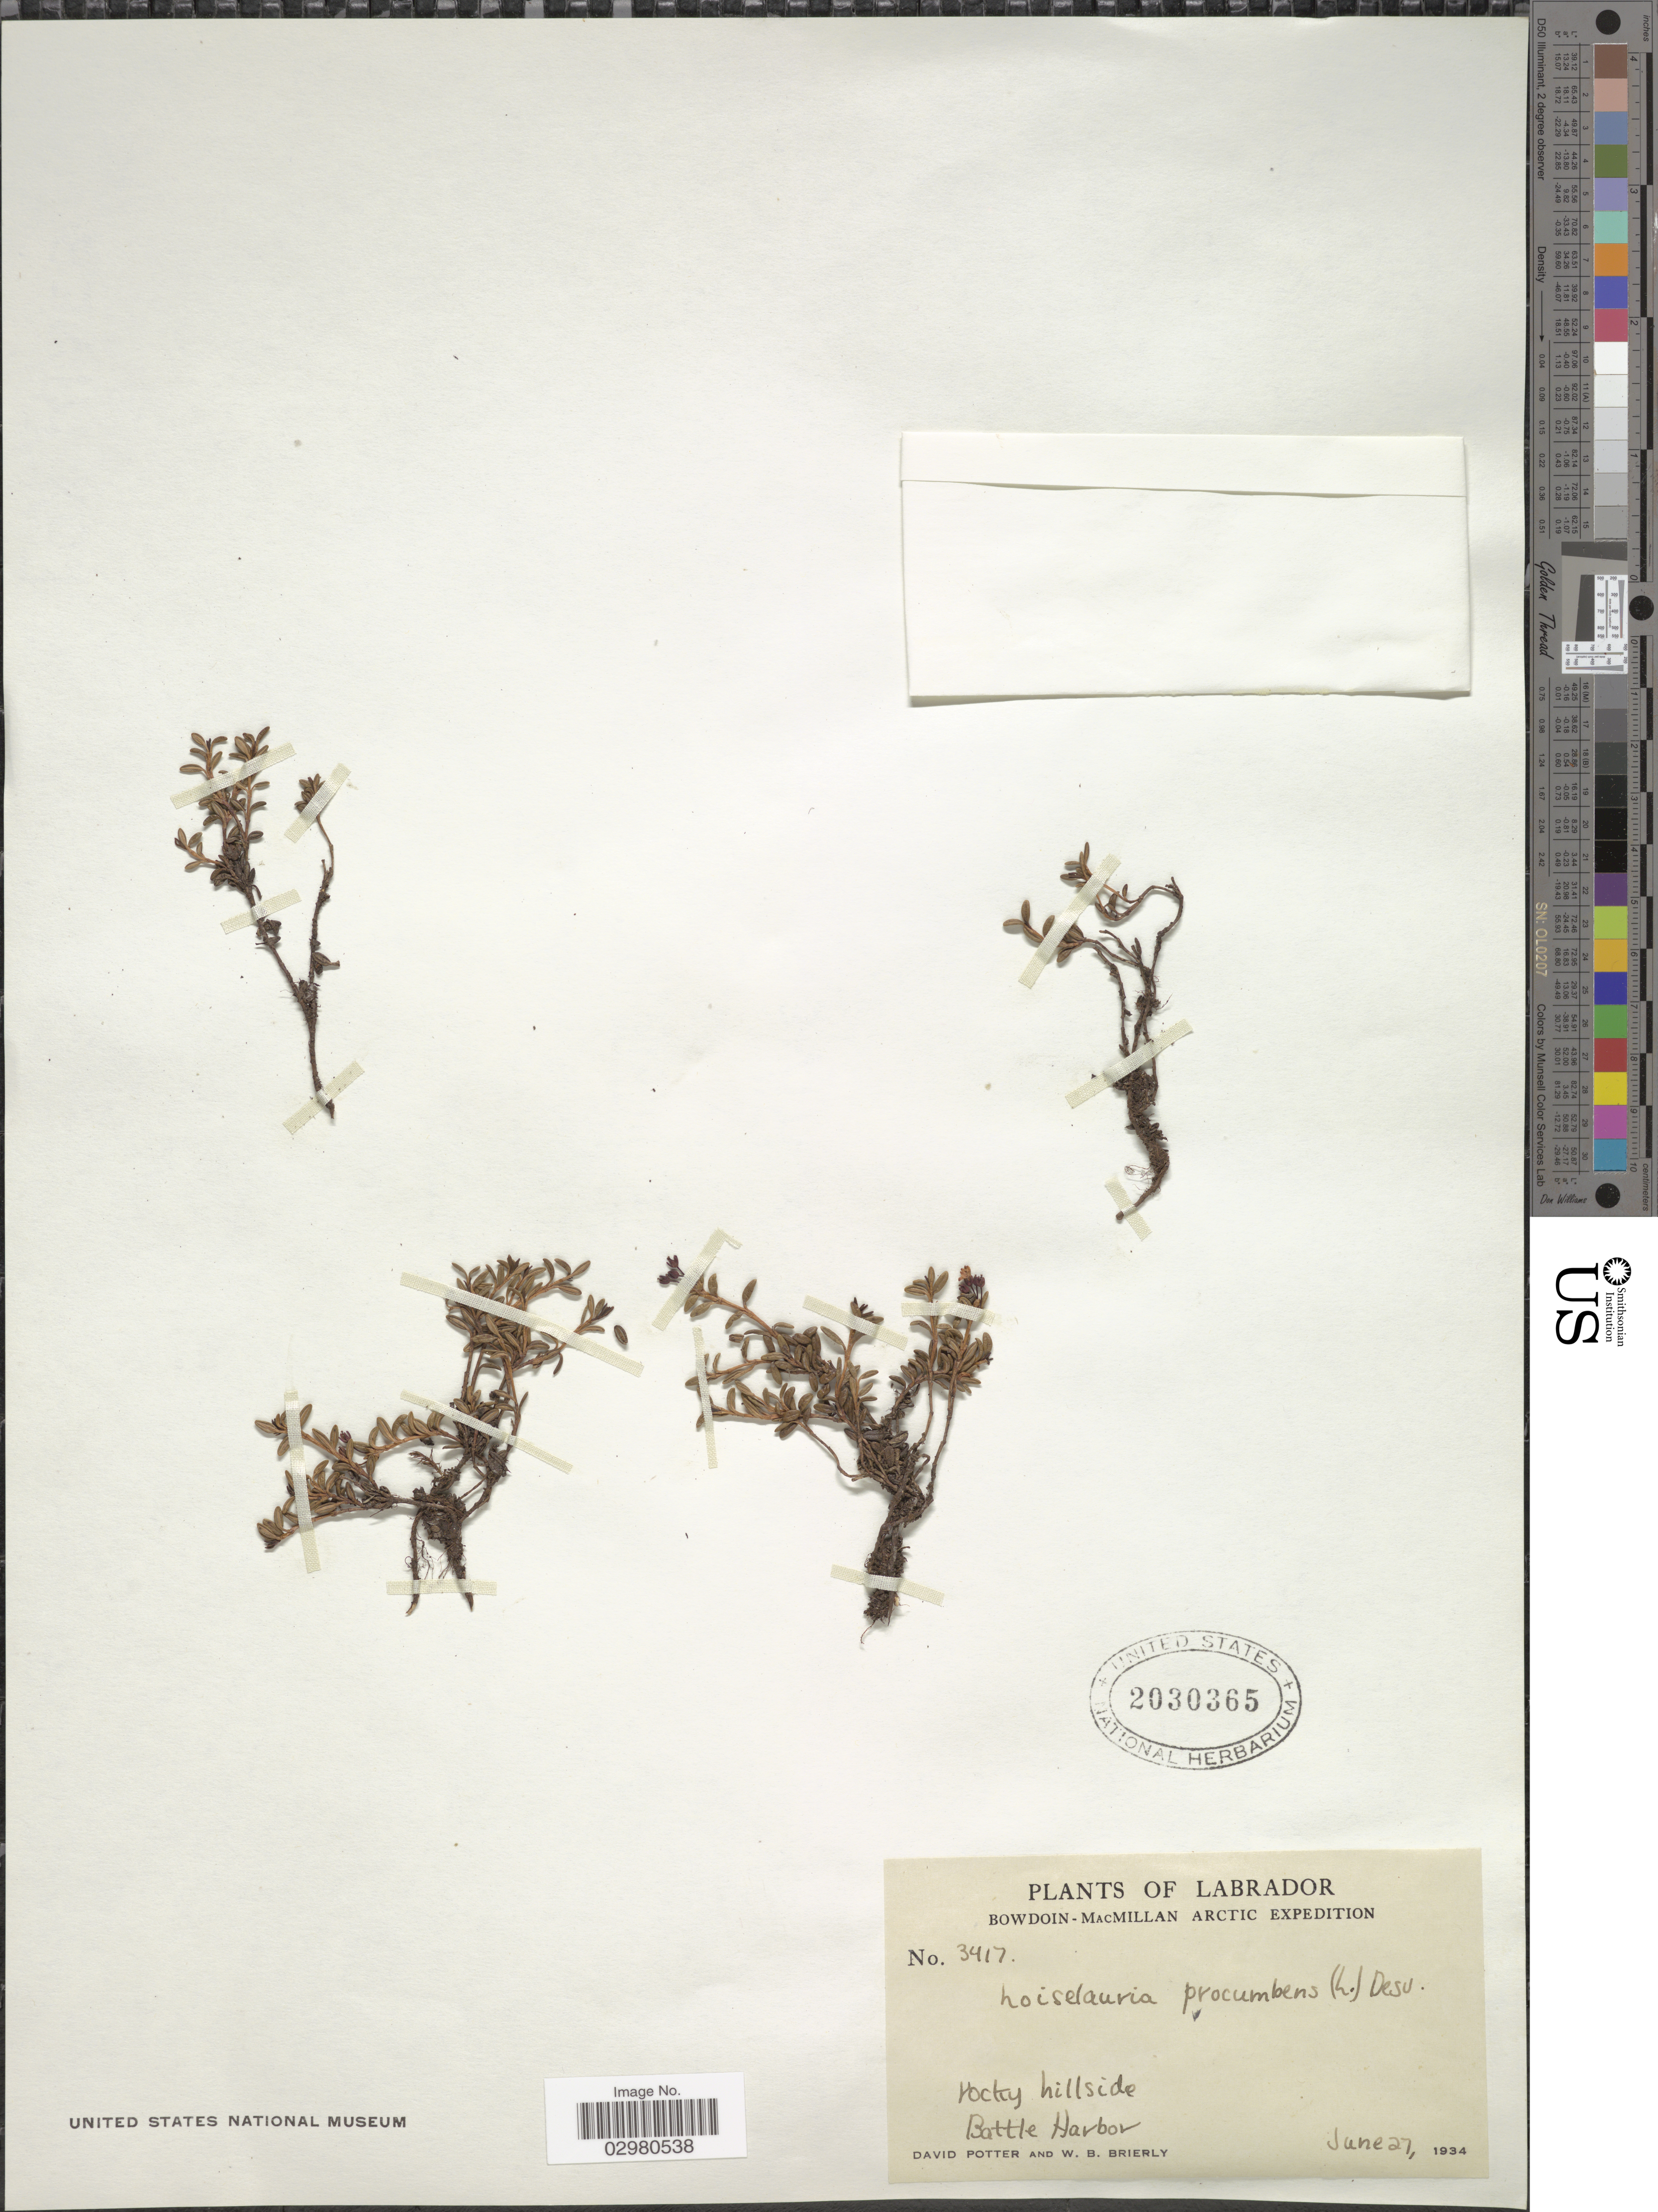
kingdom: Plantae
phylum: Tracheophyta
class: Magnoliopsida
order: Ericales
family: Ericaceae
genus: Loiseleuria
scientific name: Loiseleuria procumbens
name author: (L.) Desv.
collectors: D. Potter & W. Brierly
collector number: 3417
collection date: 1934-06-27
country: Canada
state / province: Newfoundland and Labrador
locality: Labrador. Arctic. Battle Harbor.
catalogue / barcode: US 2030365